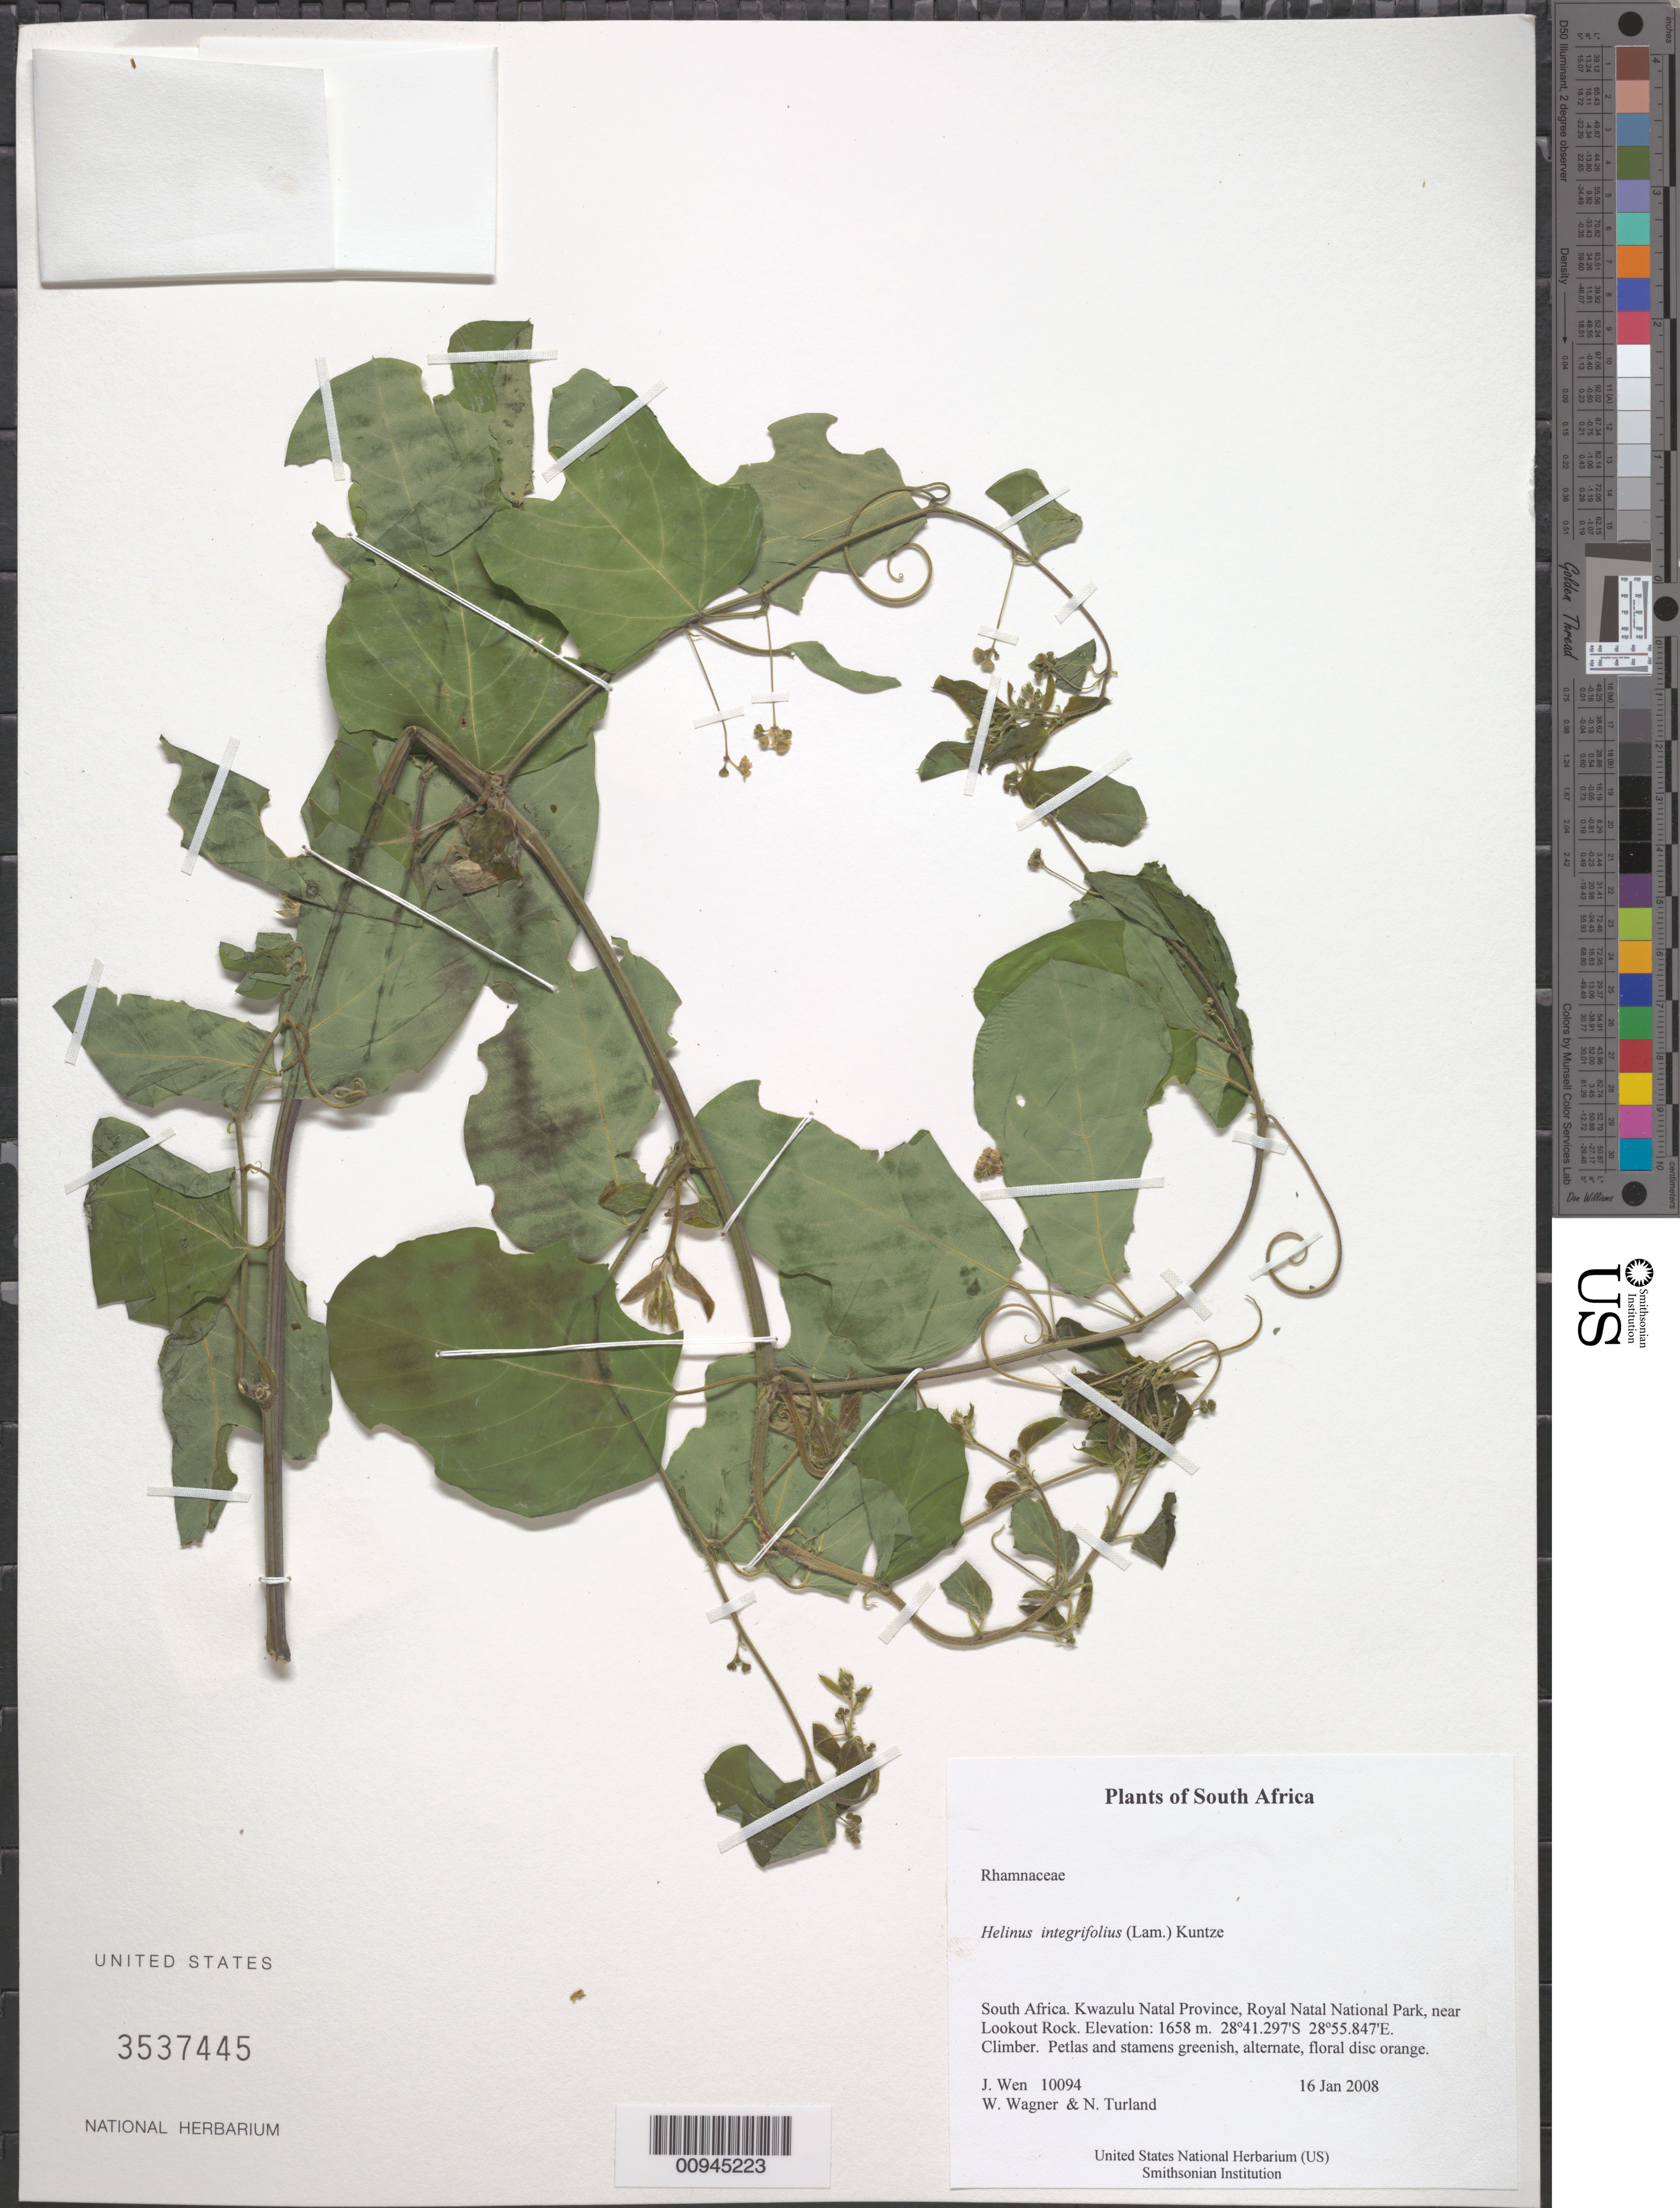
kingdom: Plantae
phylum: Tracheophyta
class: Magnoliopsida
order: Rosales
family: Rhamnaceae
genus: Helinus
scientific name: Helinus integrifolius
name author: (Lam.) Kuntze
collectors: J. Wen, W. L. Wagner & N. Turland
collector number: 10094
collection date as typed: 16 Jan 2008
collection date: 2008-01-16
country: South Africa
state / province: KwaZulu-Natal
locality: KwaZulu Natal Province, Royal Natal National Park, near Lookout Rock.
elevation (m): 1658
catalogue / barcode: US 3537445